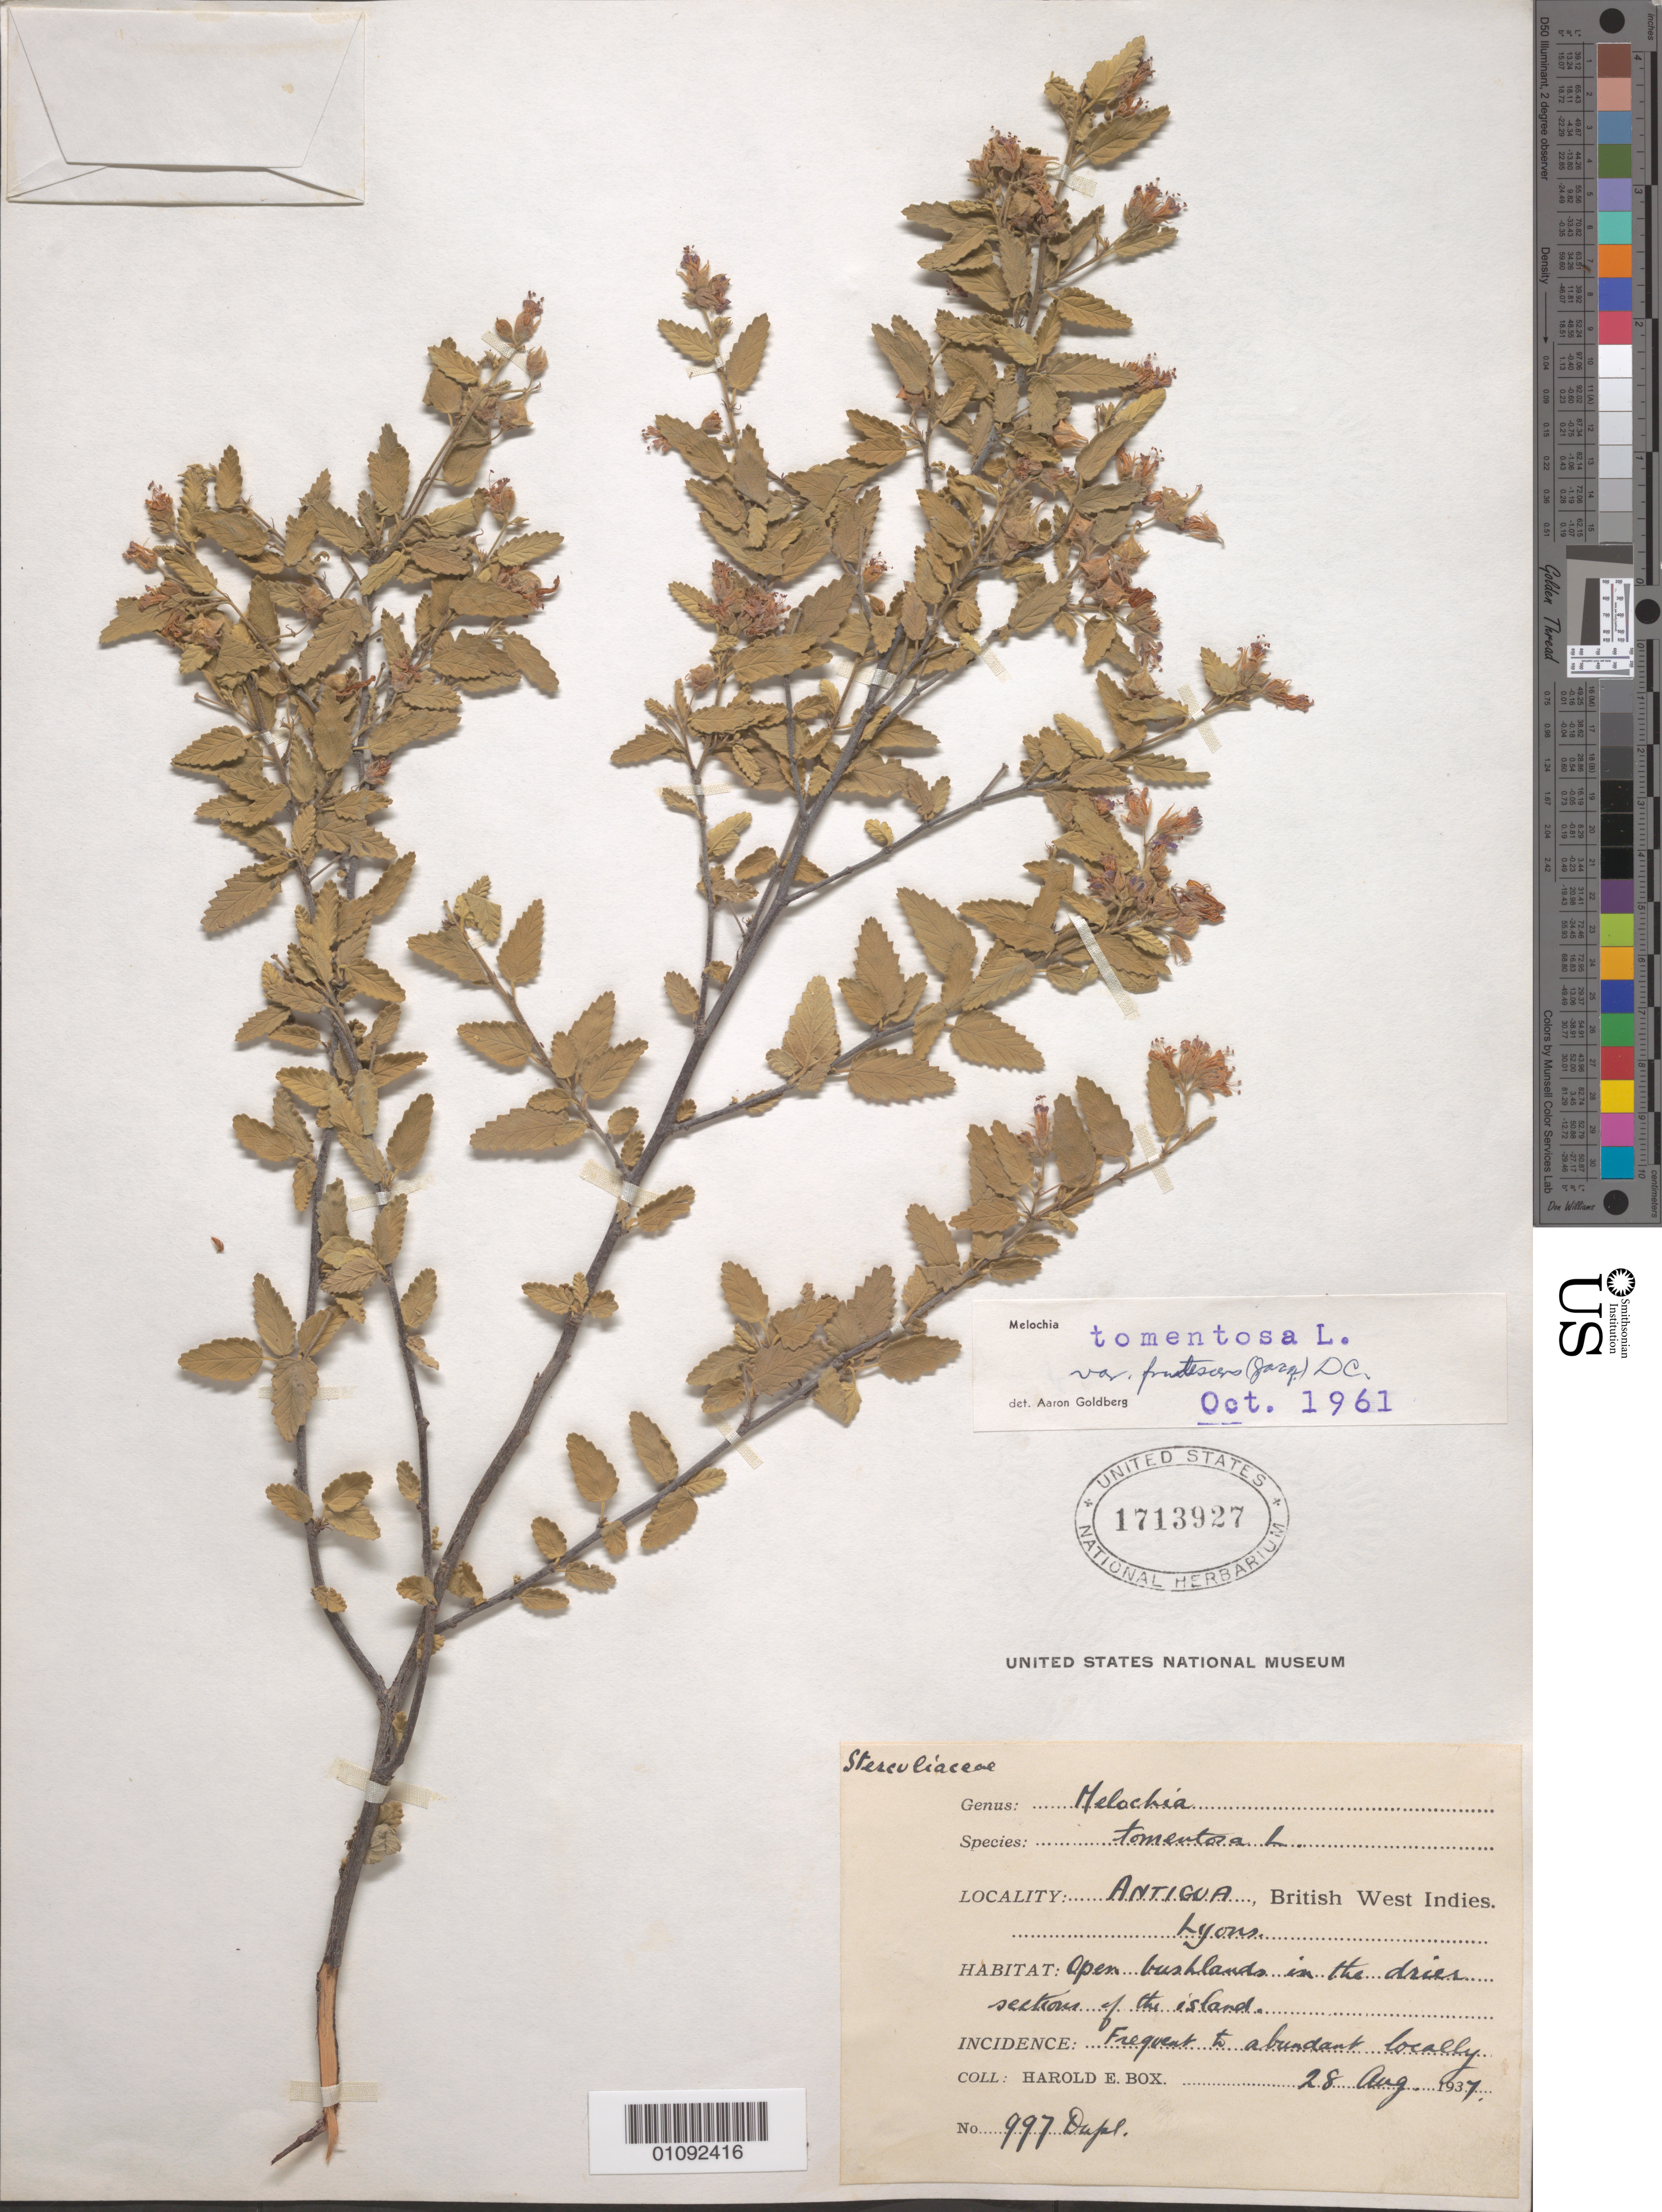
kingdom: Plantae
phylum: Tracheophyta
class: Magnoliopsida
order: Malvales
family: Malvaceae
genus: Melochia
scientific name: Melochia tomentosa var. frutescens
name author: DC.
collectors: H. E. Box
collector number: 997 Dupl.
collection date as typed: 28 Aug 1937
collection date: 1937-08-28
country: Antigua and Barbuda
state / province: Saint Philip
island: Antigua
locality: Lyons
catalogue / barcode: US 1713927